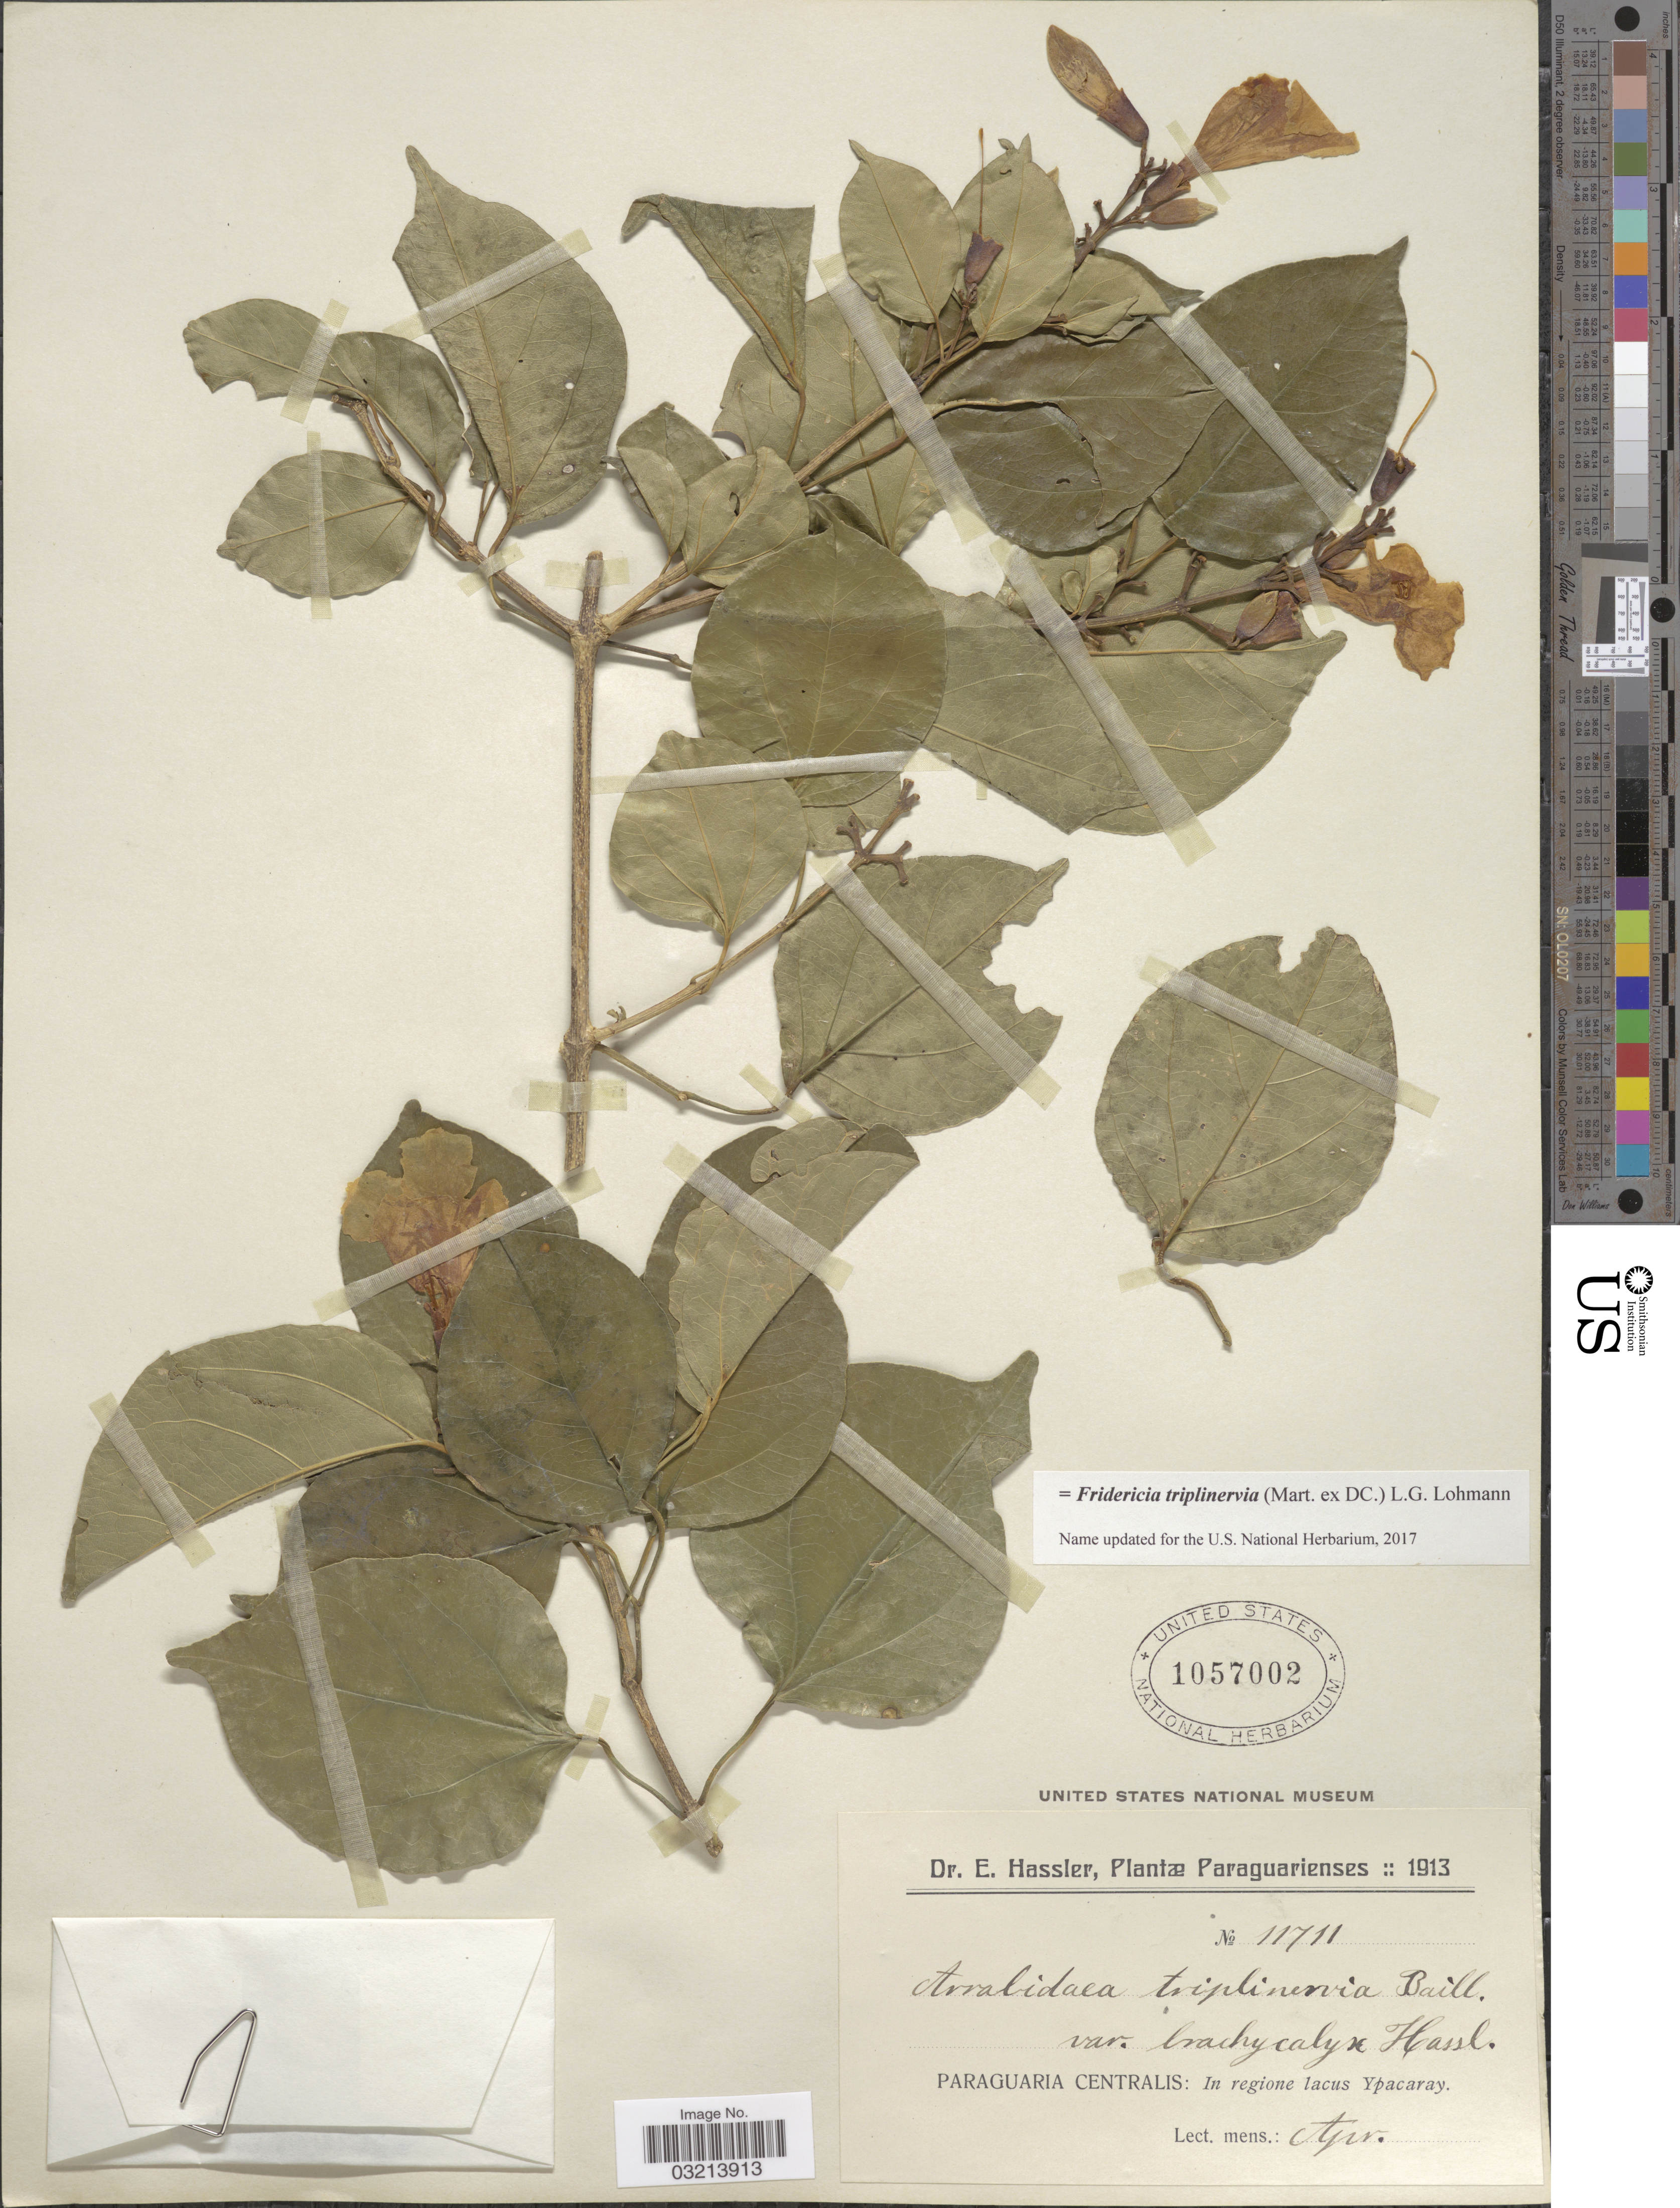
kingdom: Plantae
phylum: Tracheophyta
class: Magnoliopsida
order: Lamiales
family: Bignoniaceae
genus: Fridericia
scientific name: Fridericia triplinervia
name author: (Mart. ex DC.) L.G. Lohmann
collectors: E. Hassler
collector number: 11711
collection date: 1913-04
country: Paraguay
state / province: Paraguari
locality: Paraguaria Centralis: In regione lacus Ypacaray.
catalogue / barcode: US 1057002